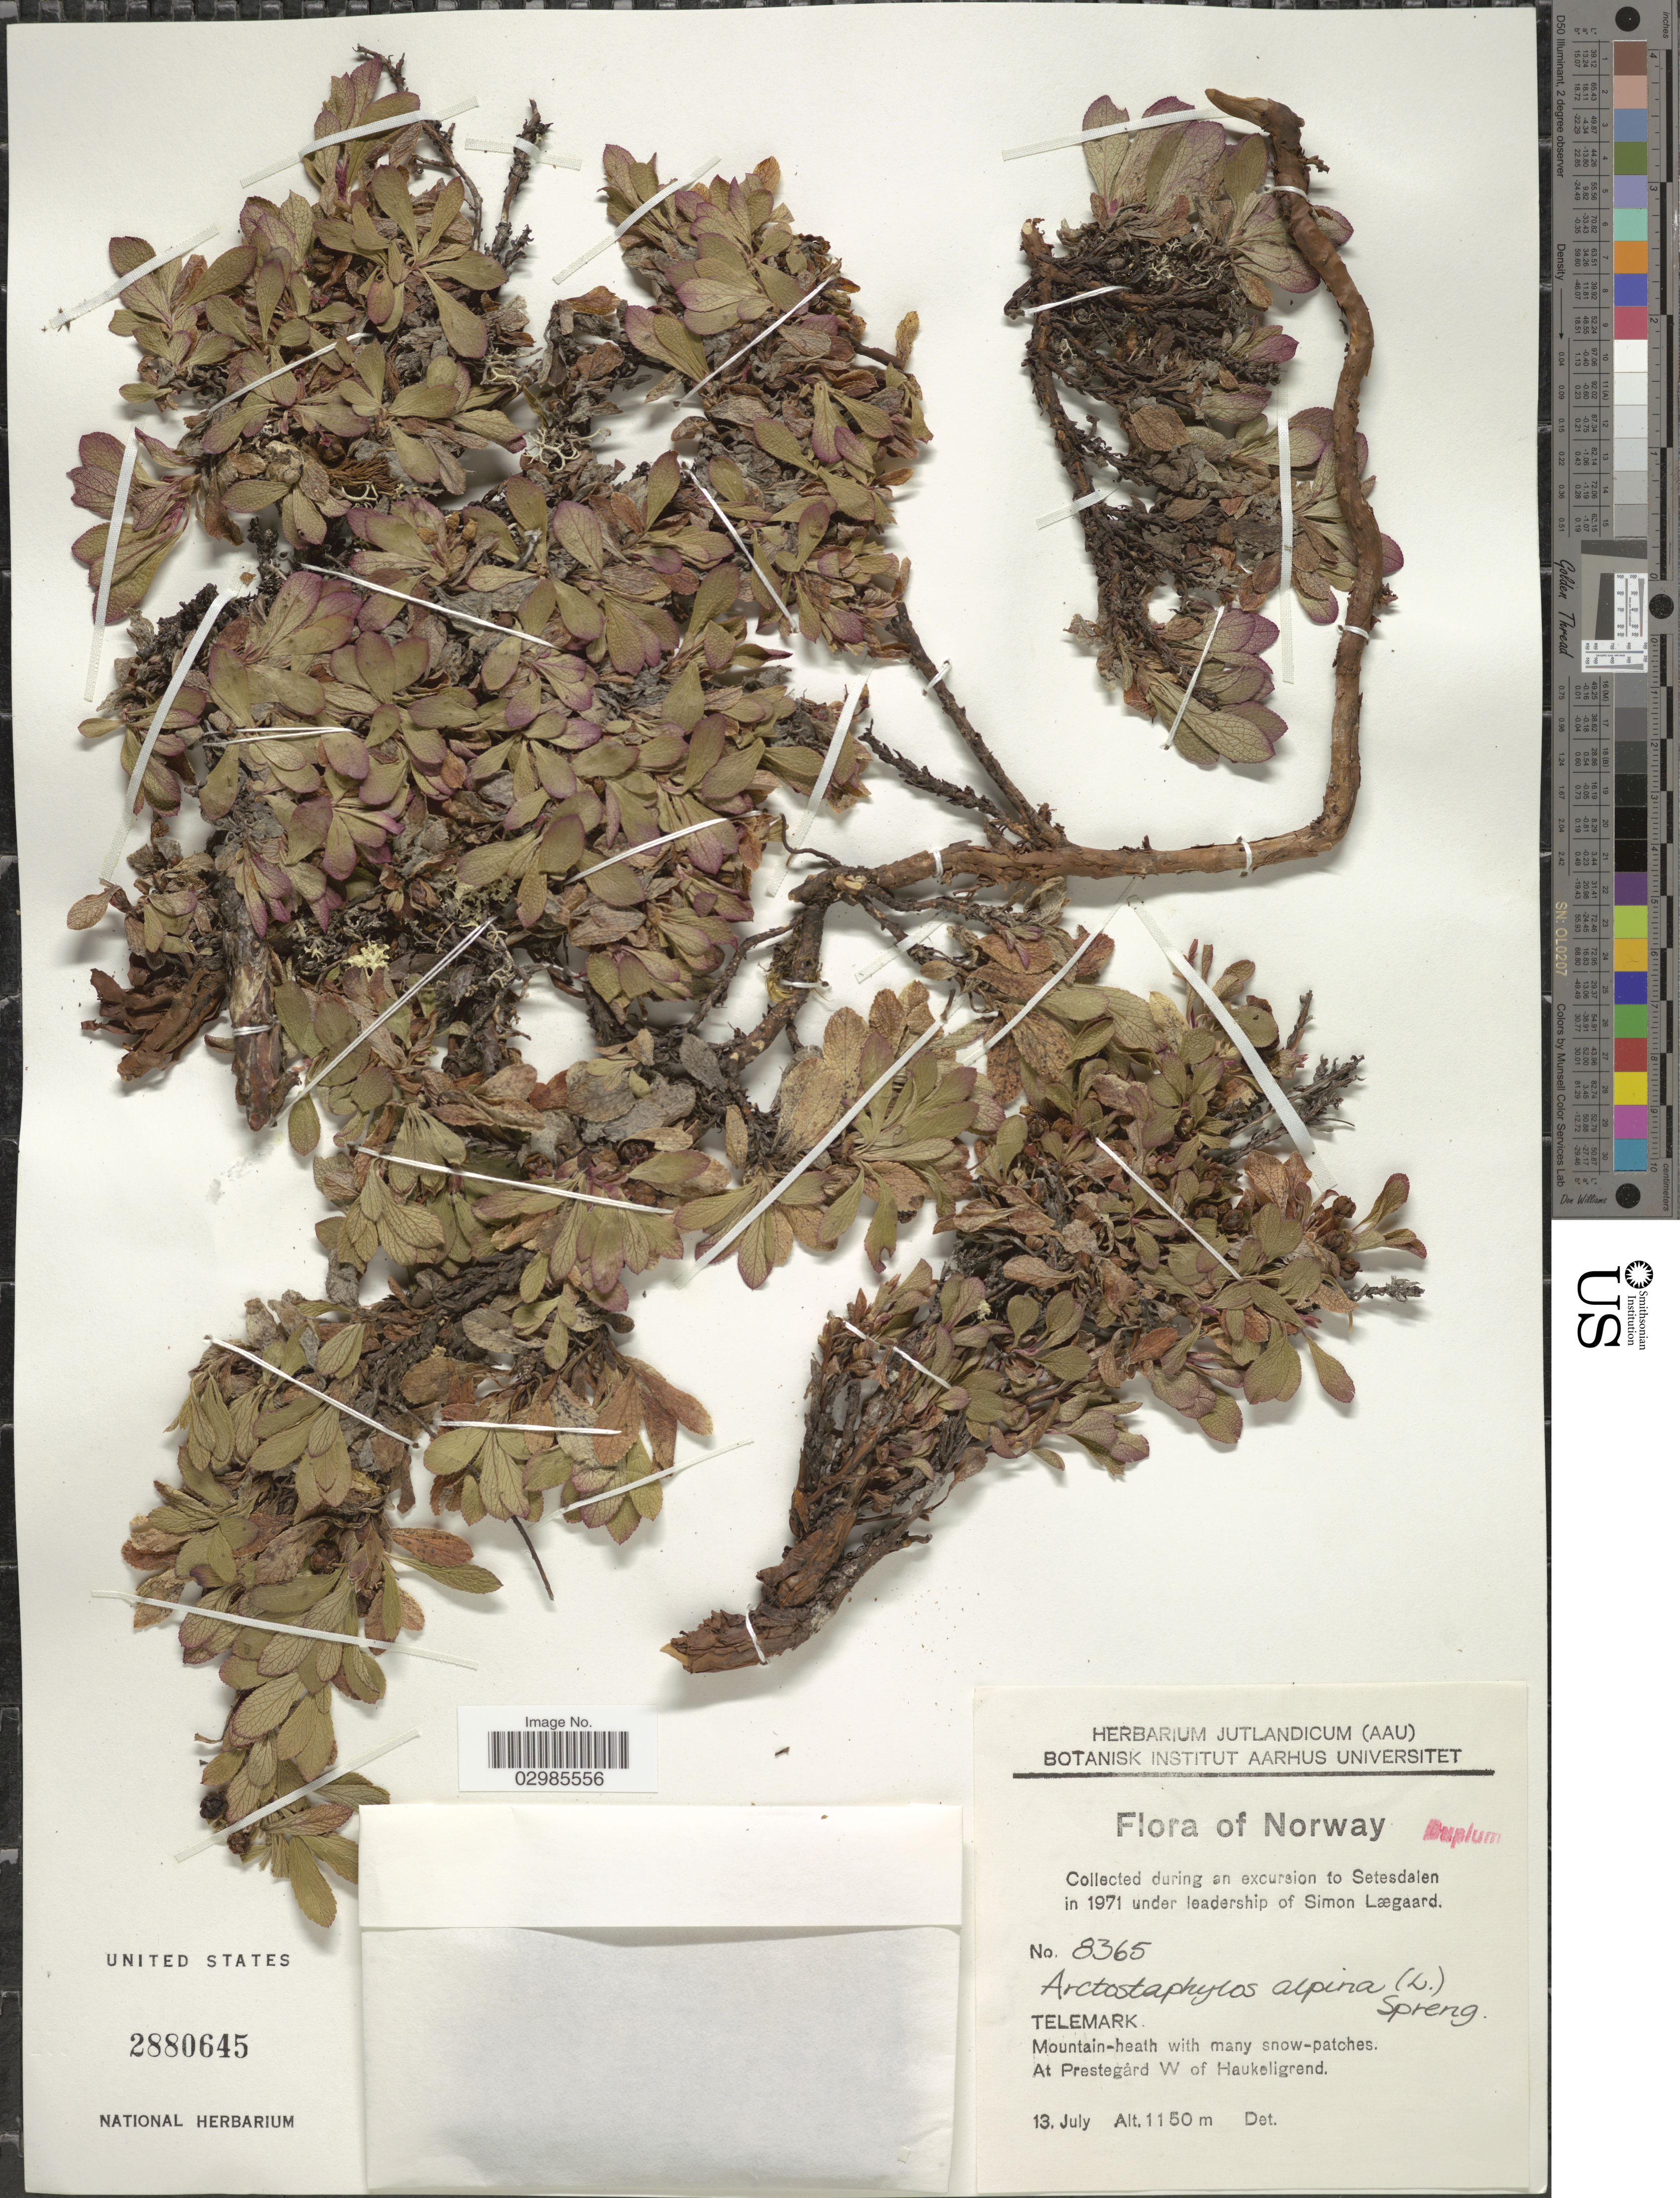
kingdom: Plantae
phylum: Tracheophyta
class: Magnoliopsida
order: Ericales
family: Ericaceae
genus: Arctostaphylos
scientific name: Arctostaphylos alpina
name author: (L.) Spreng.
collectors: S. Lægaard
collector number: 8365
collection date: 1971-07-13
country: Norway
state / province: Telemark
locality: Mountain-heath with many snow-patches, At Prestegard W of Haukeligrend.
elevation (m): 1150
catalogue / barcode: US 2880645